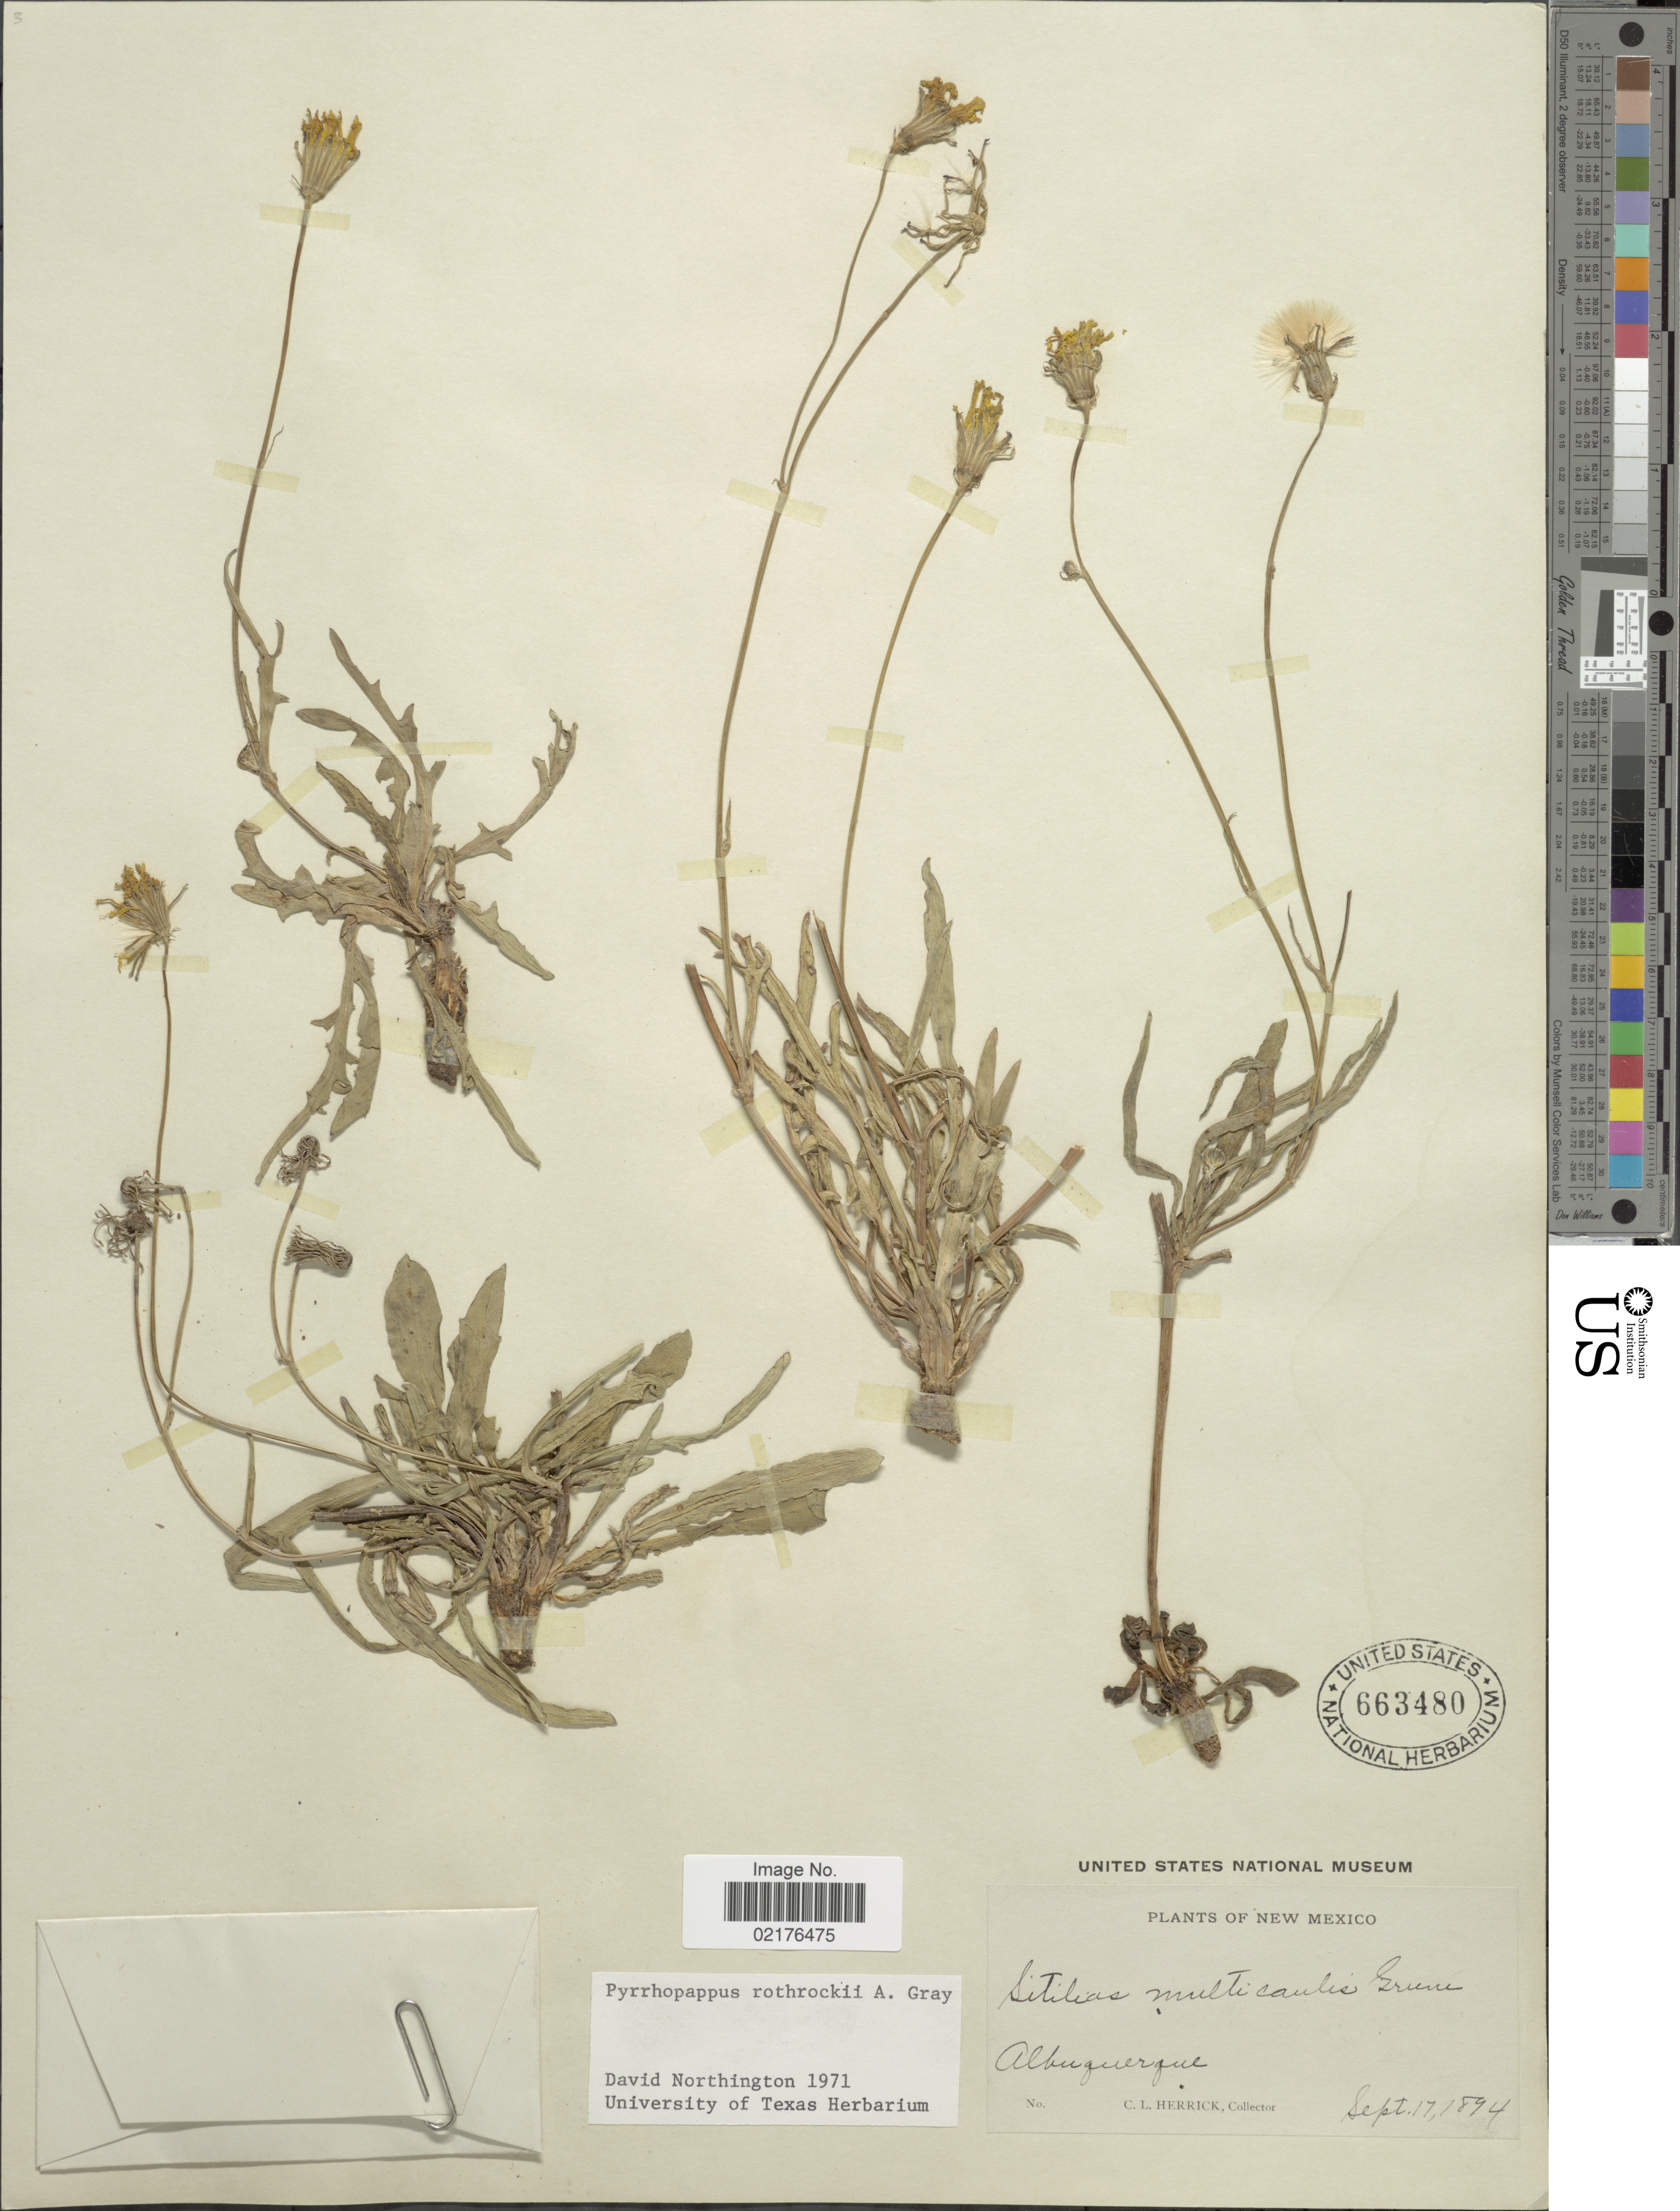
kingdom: Plantae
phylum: Tracheophyta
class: Magnoliopsida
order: Asterales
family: Asteraceae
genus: Pyrrhopappus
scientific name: Pyrrhopappus rothrockii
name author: A. Gray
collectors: C. Herrick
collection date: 1894-09-17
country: United States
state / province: New Mexico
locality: Albuguerque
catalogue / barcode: US 663480